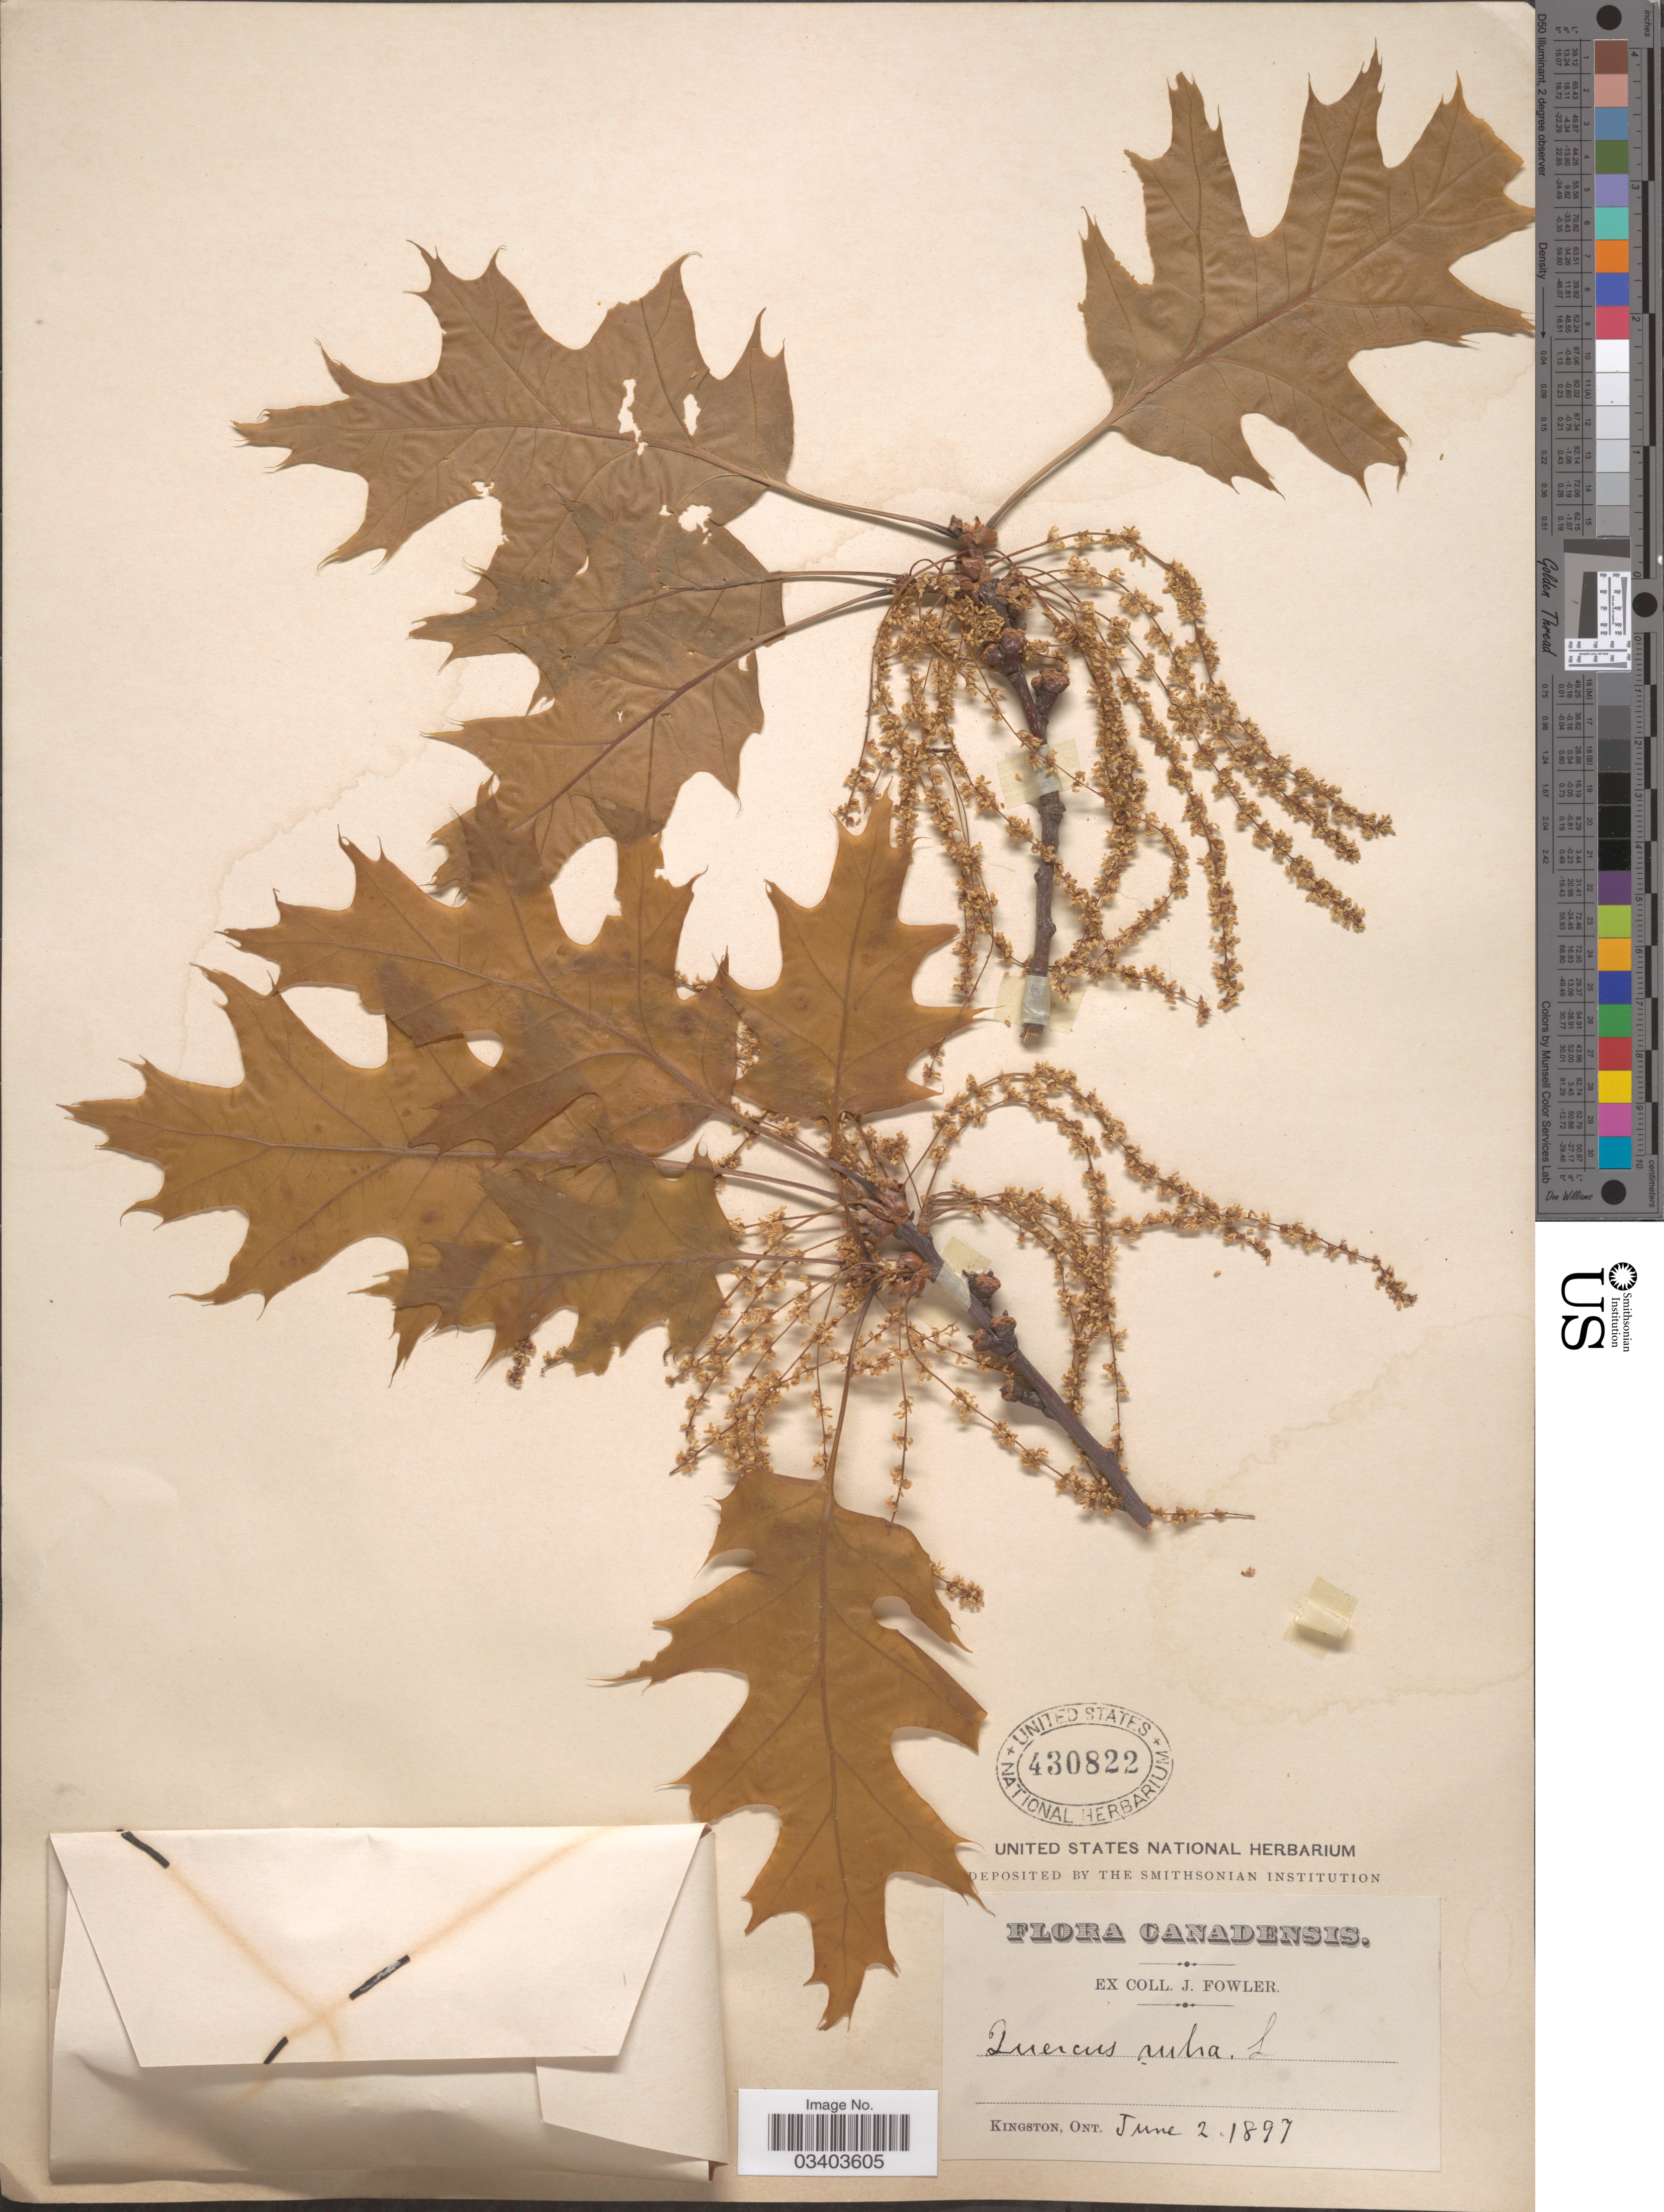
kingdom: Plantae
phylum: Tracheophyta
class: Magnoliopsida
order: Fagales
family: Fagaceae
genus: Quercus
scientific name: Quercus borealis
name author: F. Michx.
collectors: J. Fowler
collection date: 1897-06-02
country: Canada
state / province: Ontario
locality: Kingston.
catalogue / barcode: US 430822